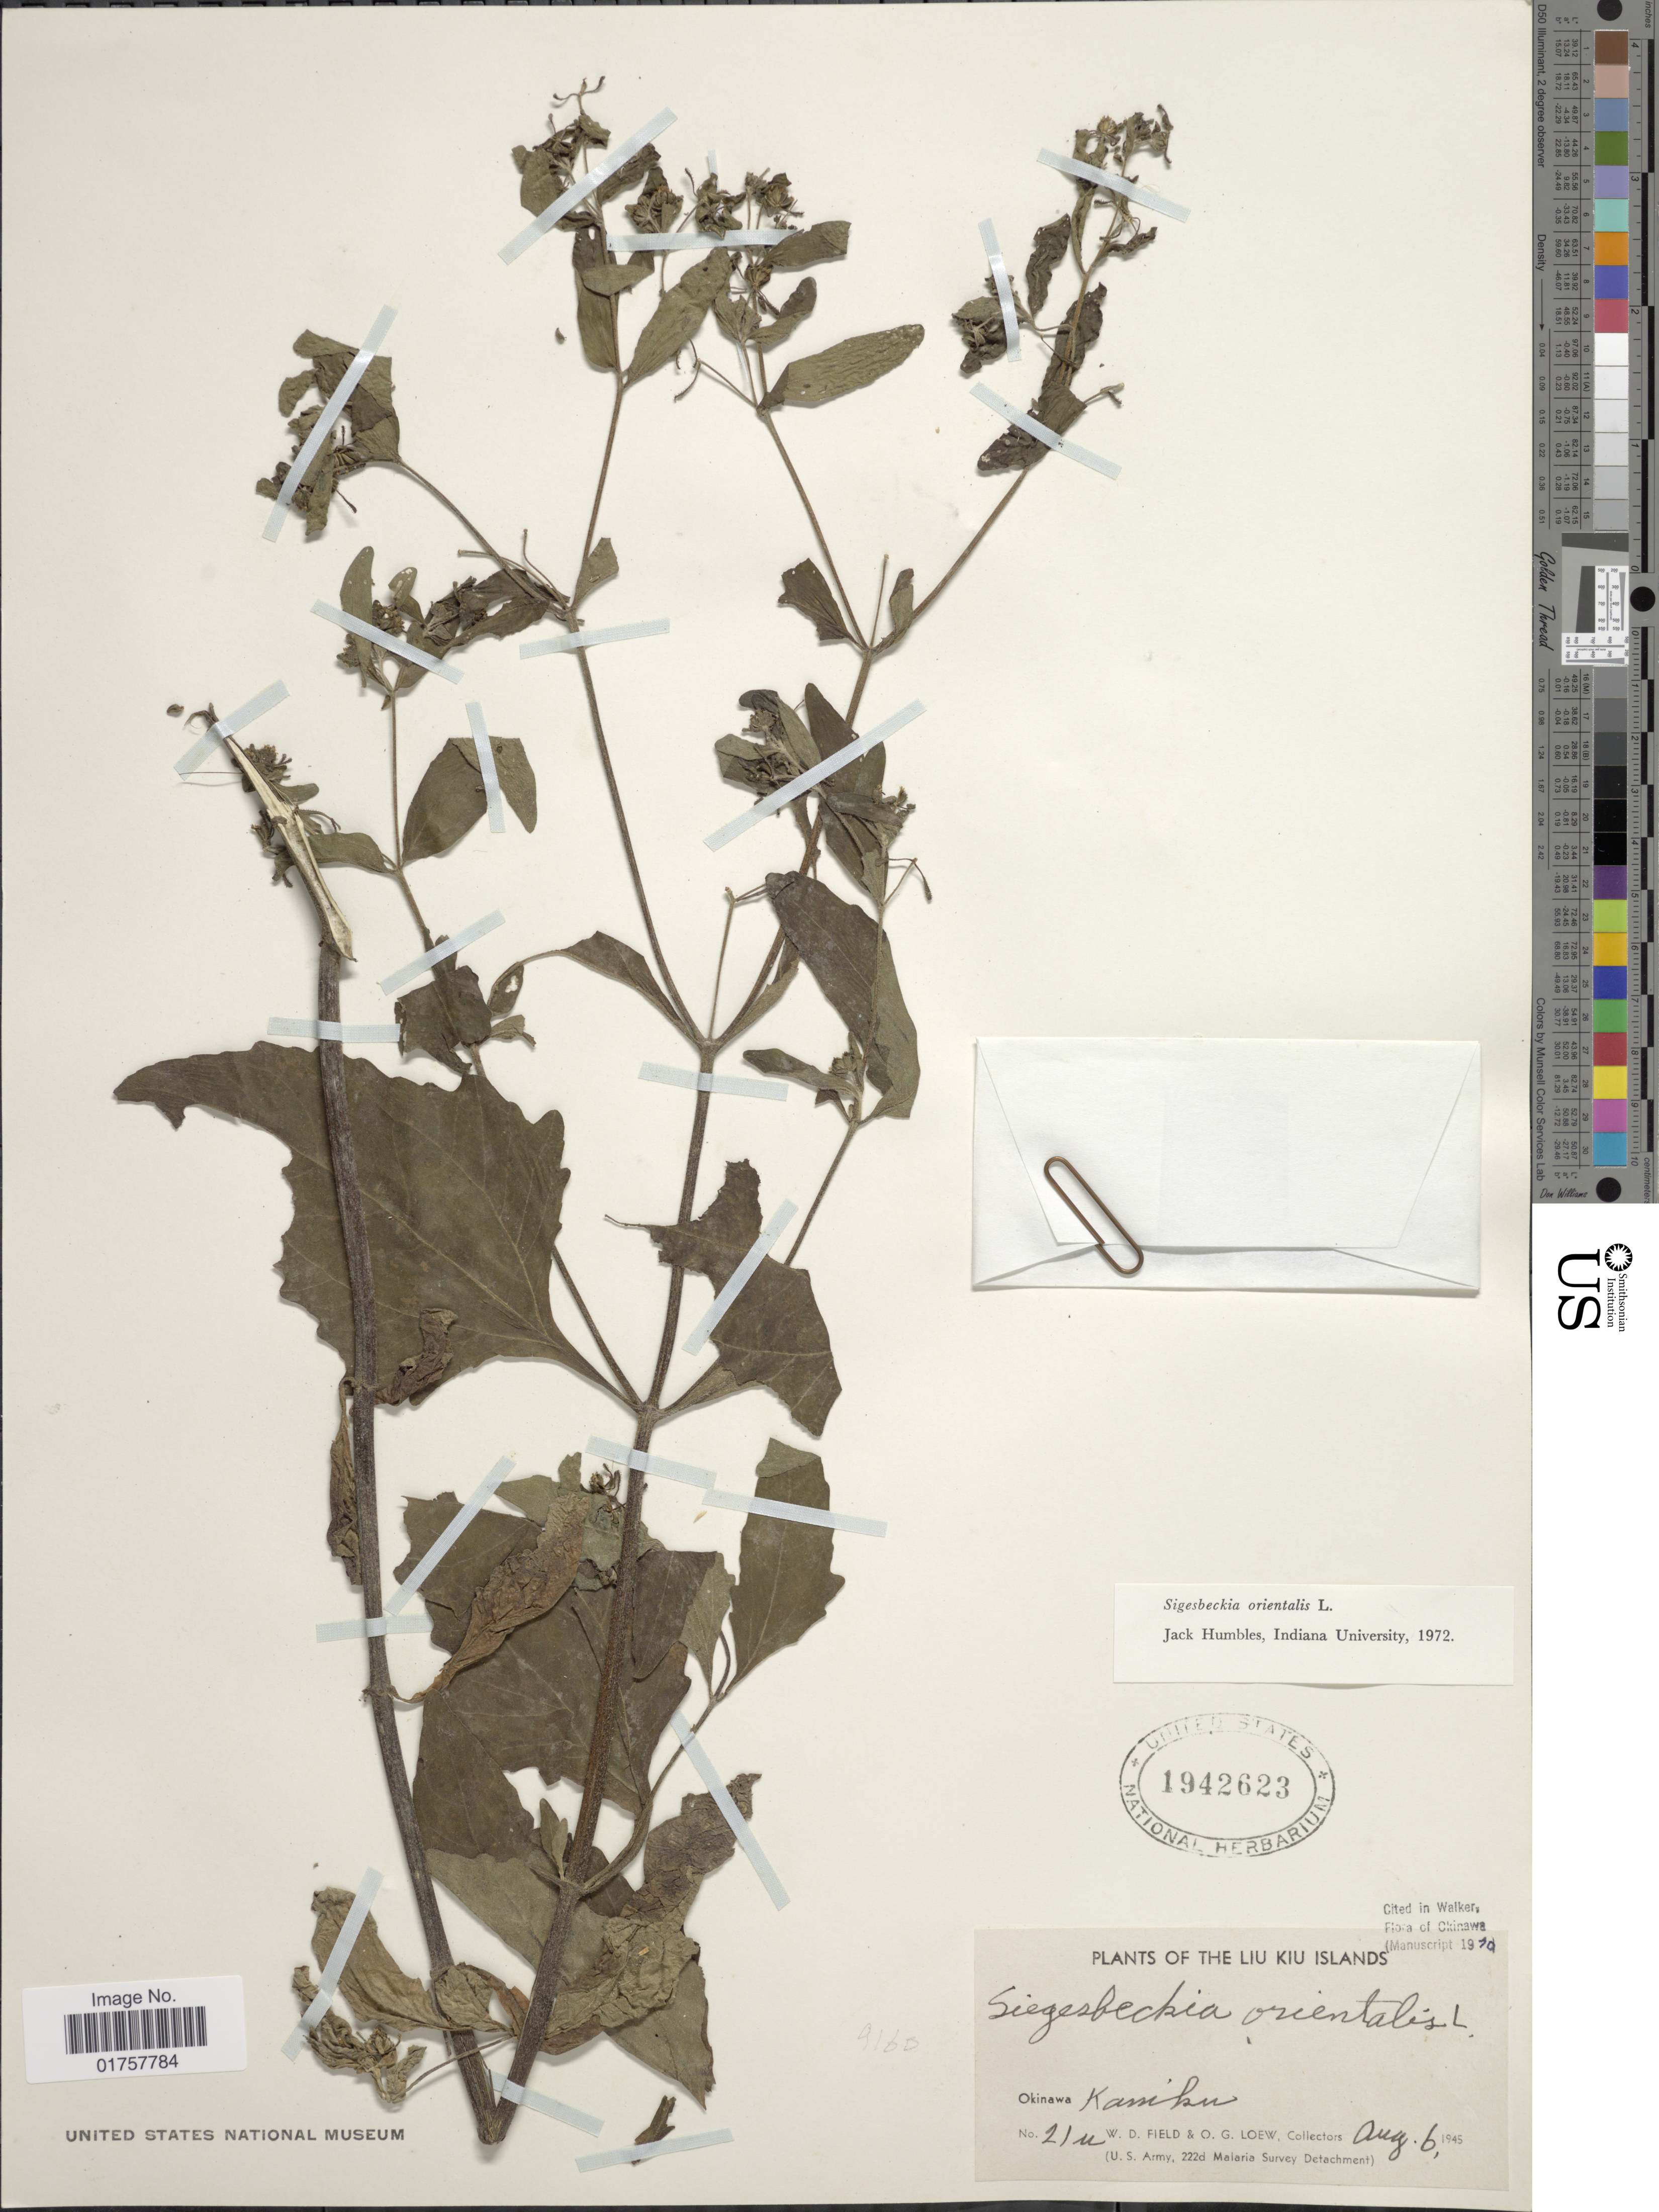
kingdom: Plantae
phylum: Tracheophyta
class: Magnoliopsida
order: Asterales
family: Asteraceae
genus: Sigesbeckia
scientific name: Sigesbeckia orientalis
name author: L.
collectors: W. D. Field & O. G. Loew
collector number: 21u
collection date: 1945-08-06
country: Japan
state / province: Okinawa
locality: The Liu Kiu Islands, Kaniku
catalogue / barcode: US 1942623